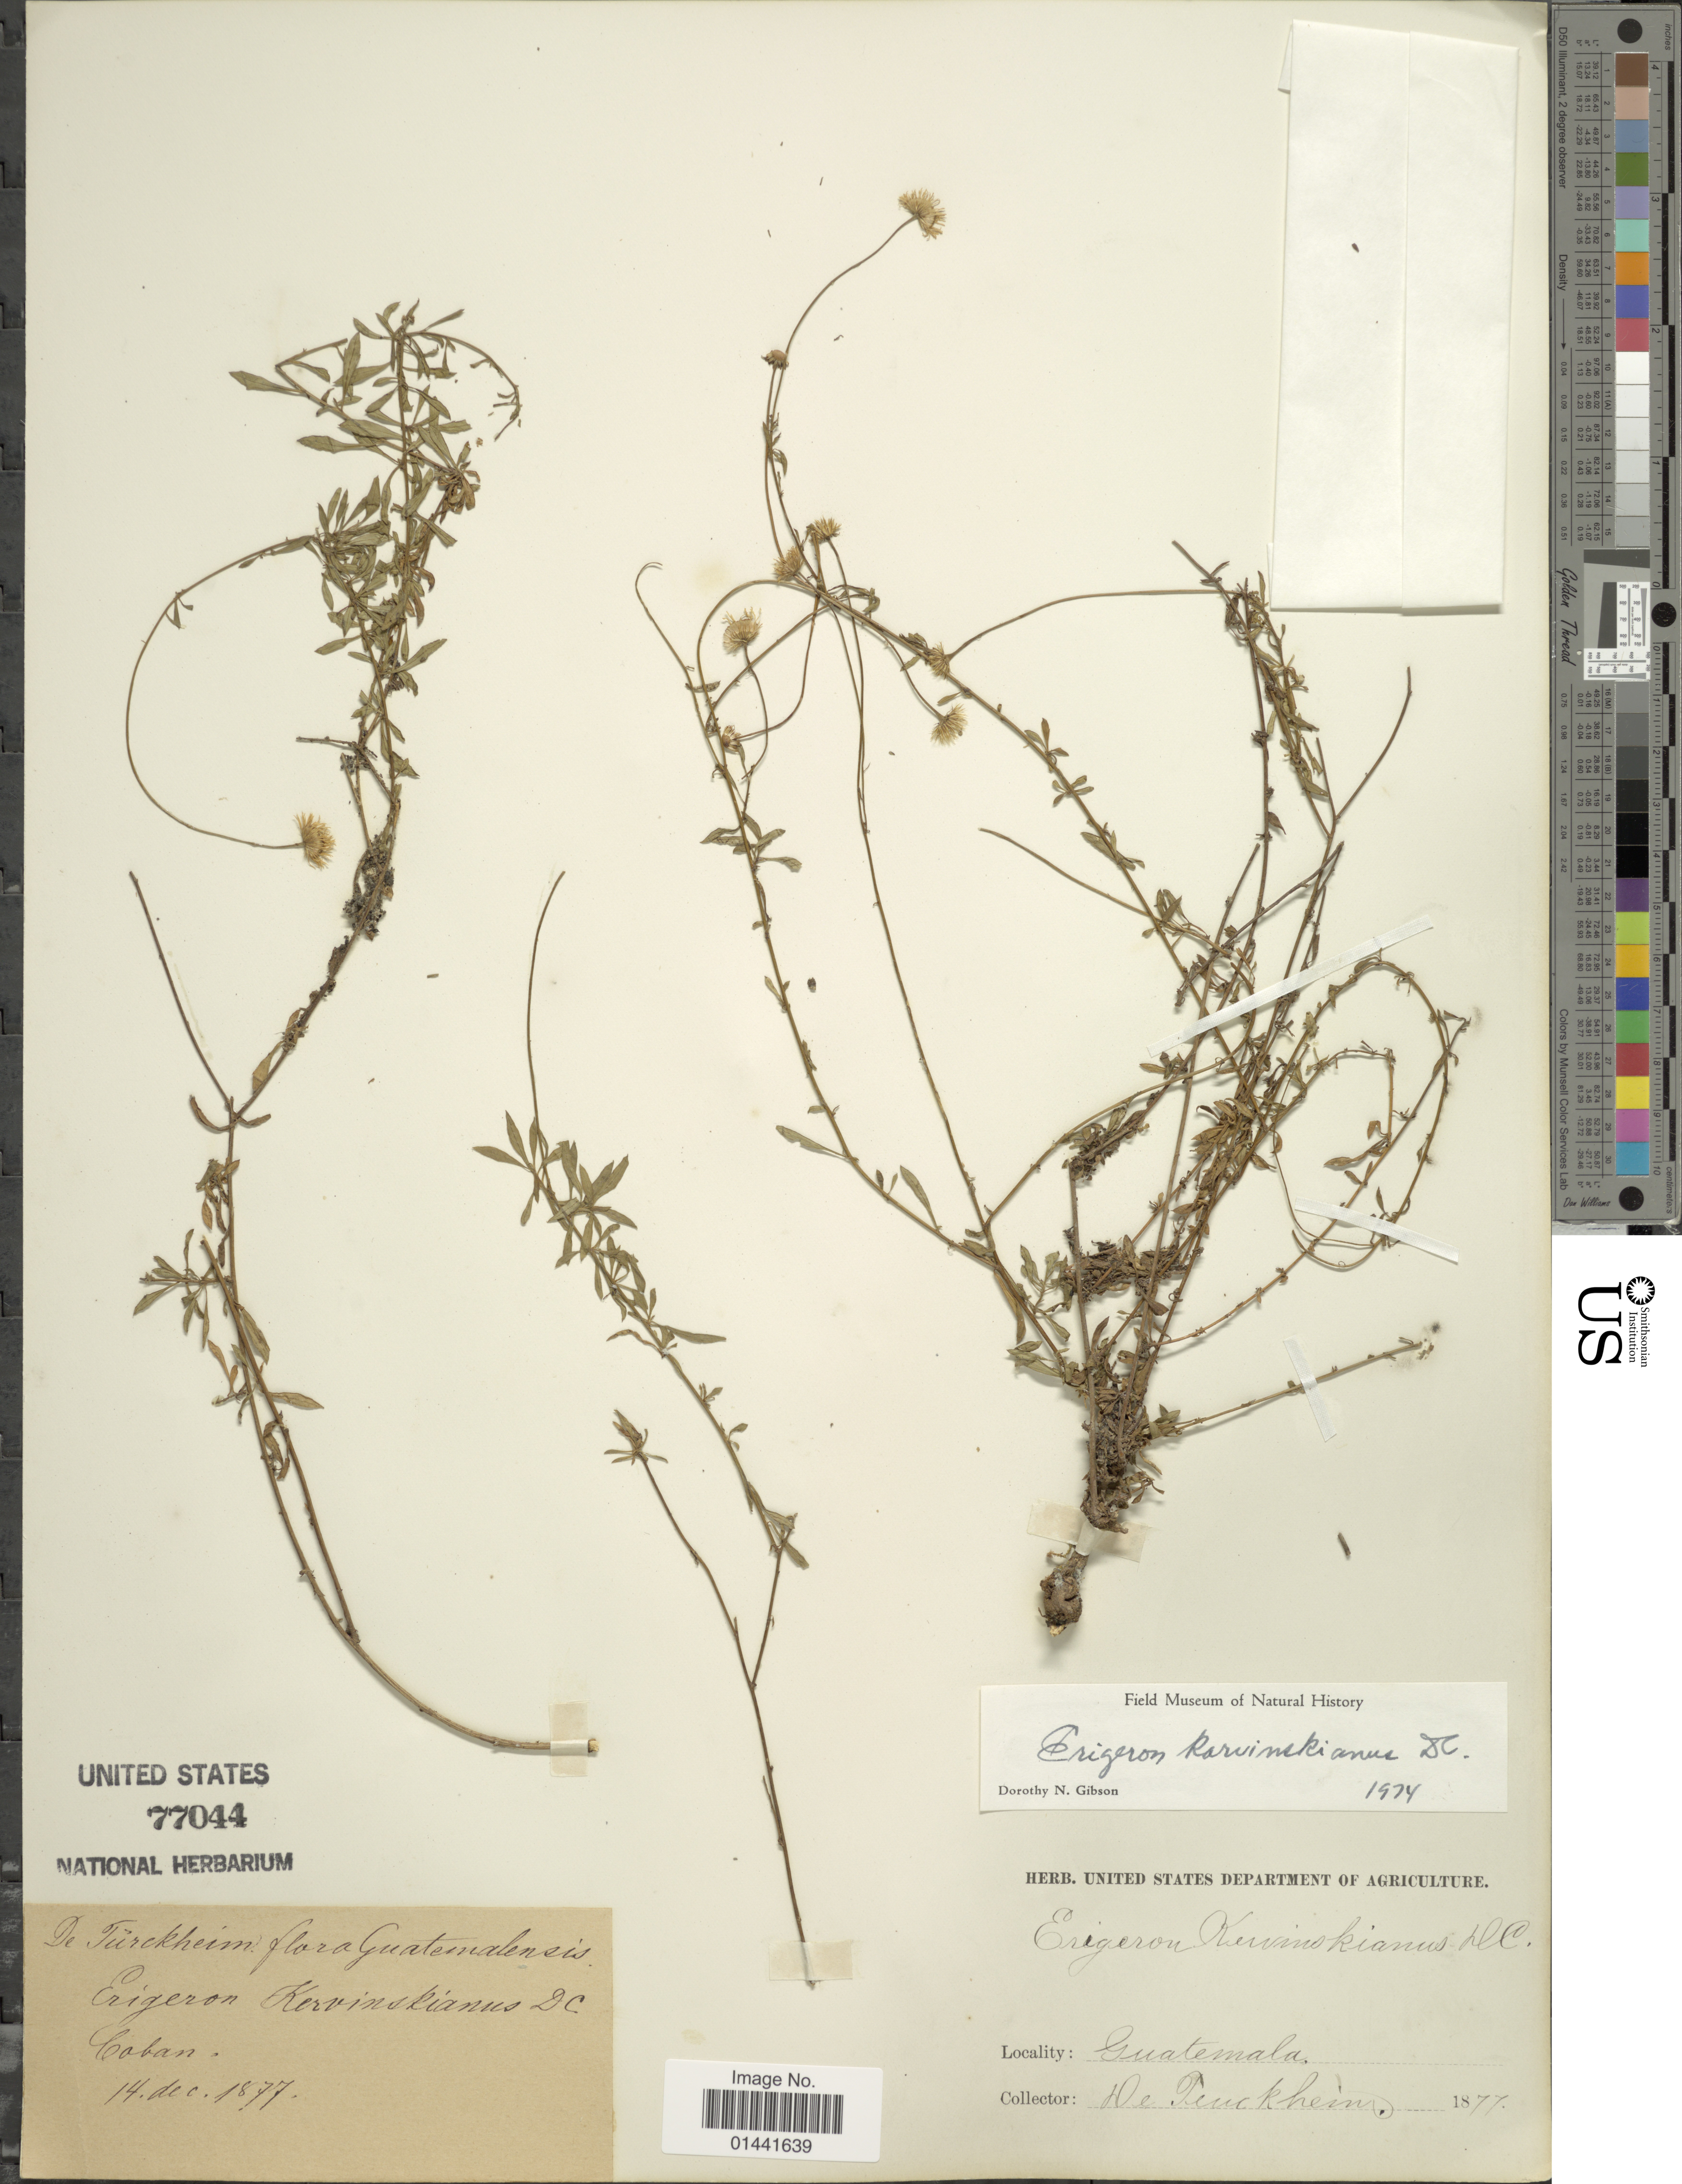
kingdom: Plantae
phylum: Tracheophyta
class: Magnoliopsida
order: Asterales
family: Asteraceae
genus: Erigeron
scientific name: Erigeron karvinskianus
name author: DC.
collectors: -. De Türckheim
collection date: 1877-12-14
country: Guatemala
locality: Coban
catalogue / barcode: US 77044